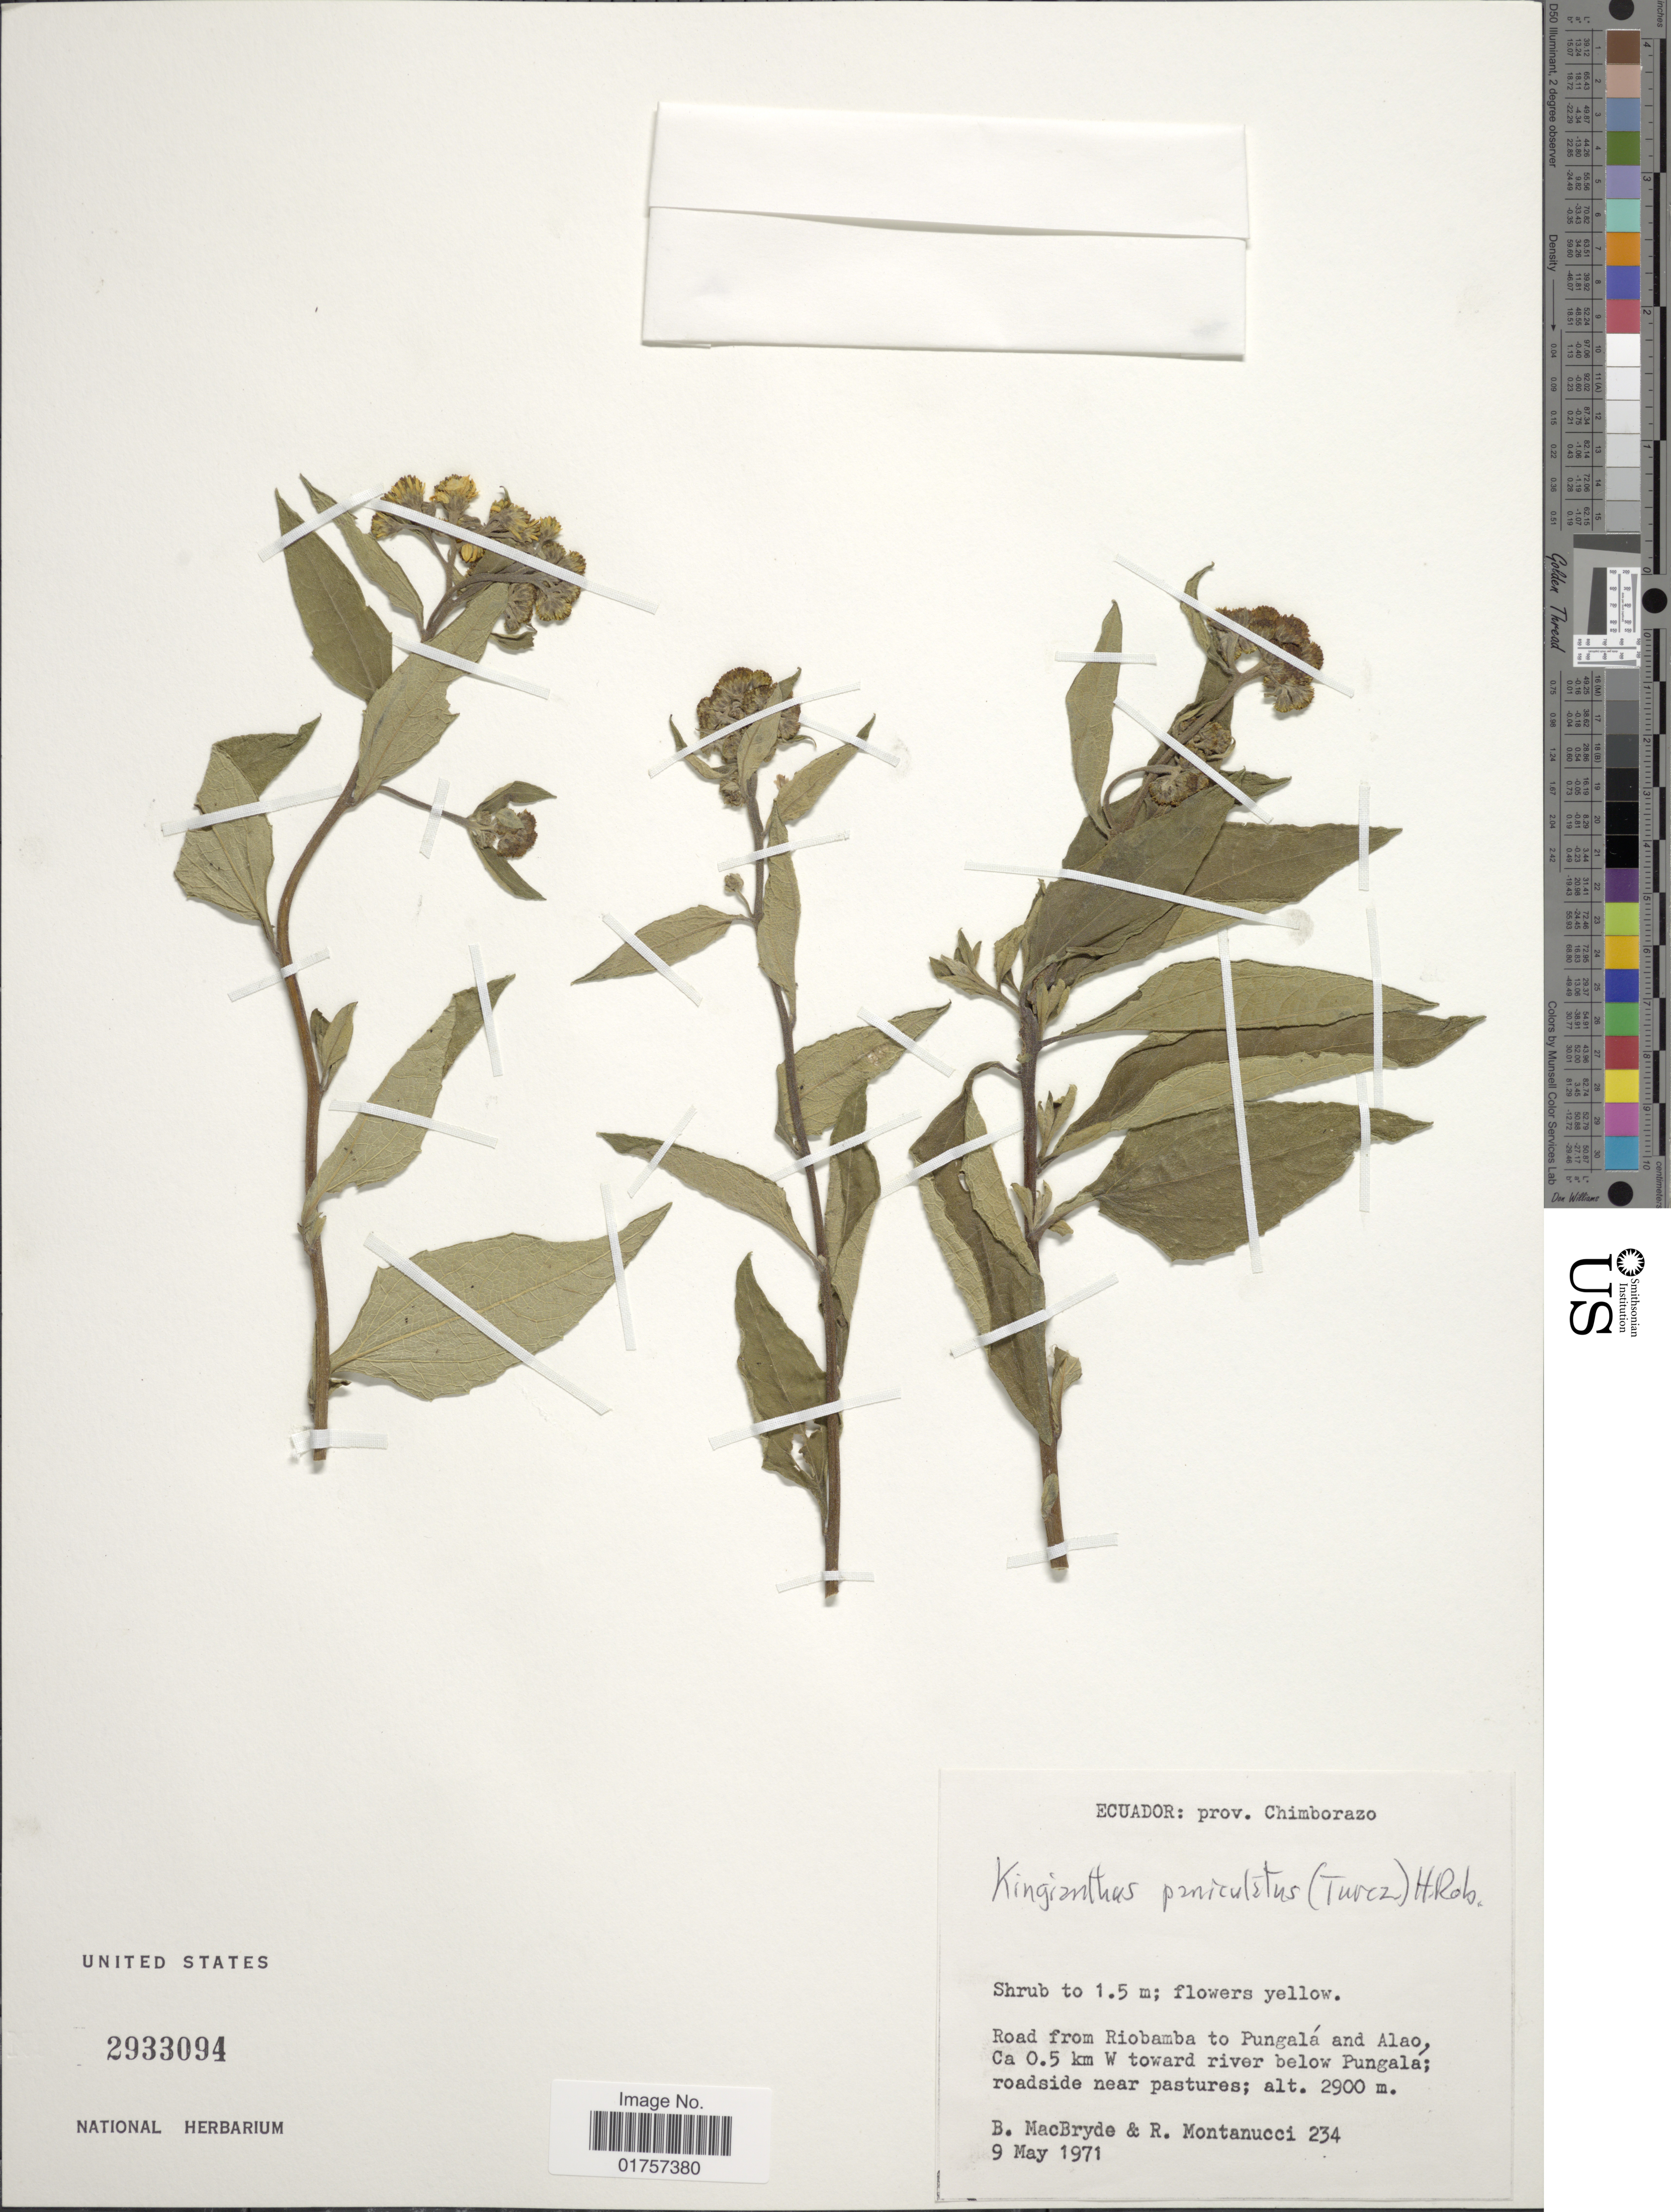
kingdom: Plantae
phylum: Tracheophyta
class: Magnoliopsida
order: Asterales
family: Asteraceae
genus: Kingianthus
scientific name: Kingianthus sodiroi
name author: (Hieron.) H. Rob.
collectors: B. MacBryde & R. Montanucci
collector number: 234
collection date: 1971-05-09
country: Ecuador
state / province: Chimborazo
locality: Road from Riobamba to Pungalá and Alao, Ca. 0.5 km W toward river below Pungalá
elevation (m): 2900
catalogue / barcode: US 2933094